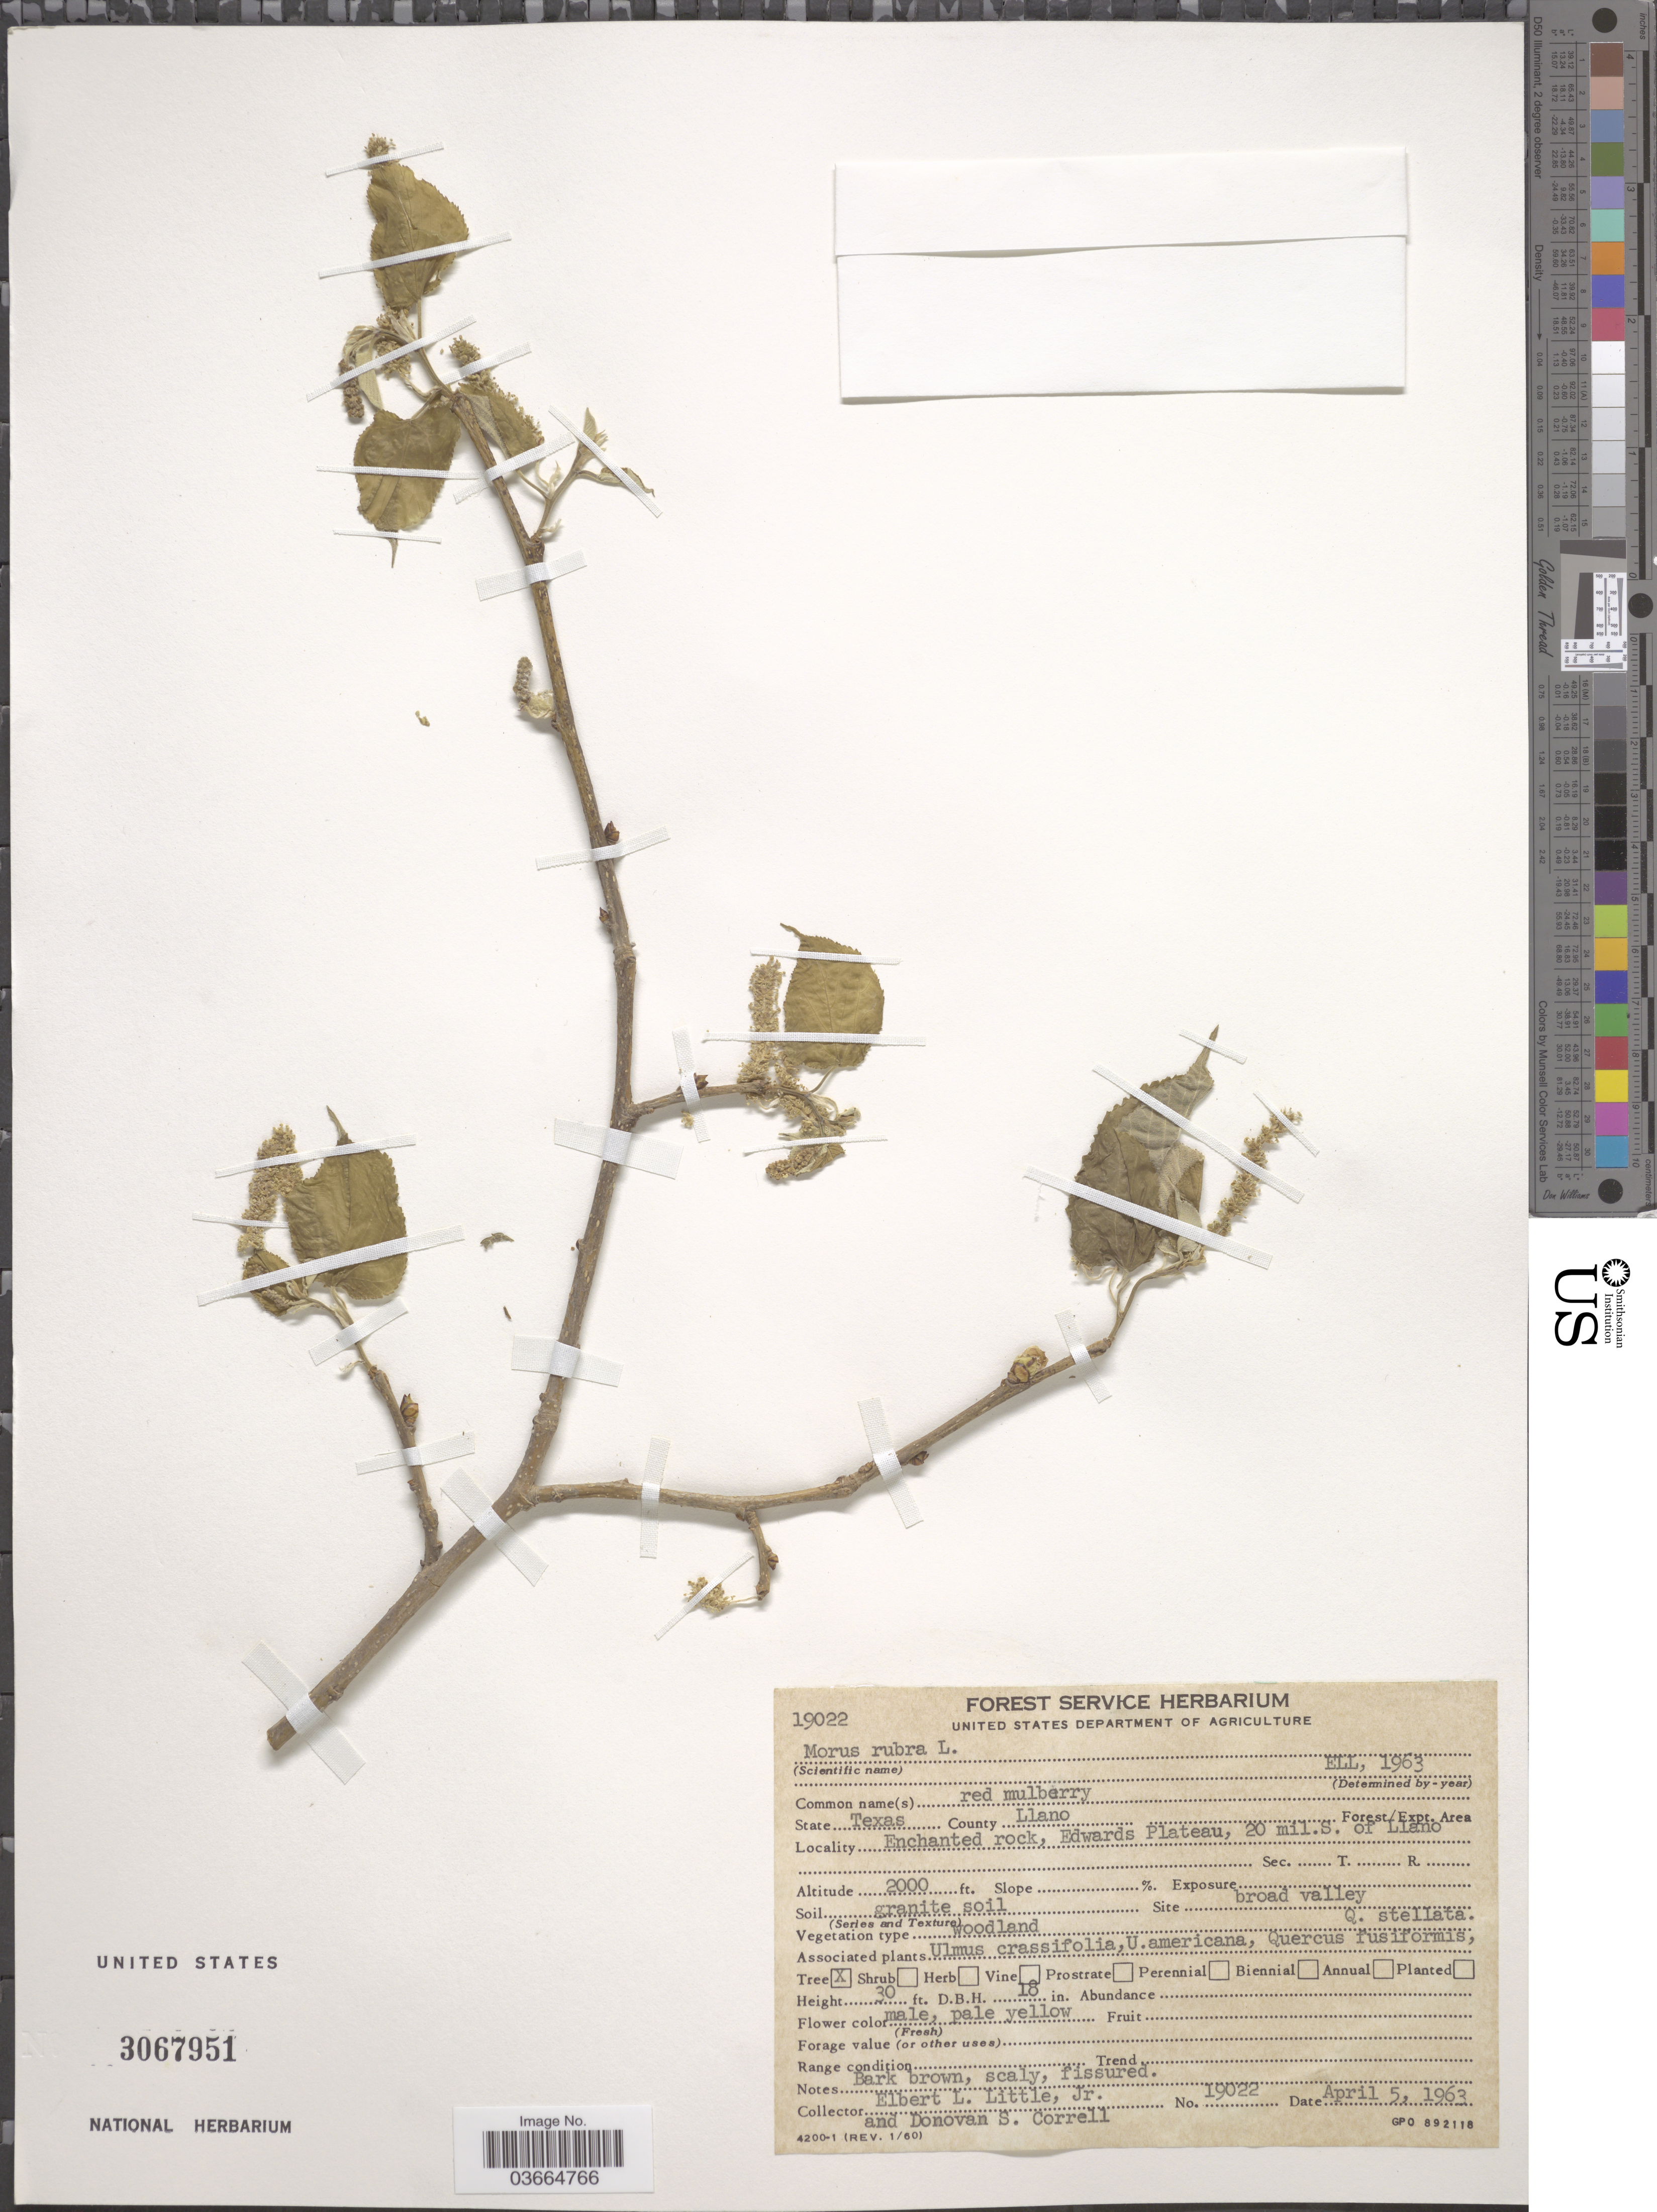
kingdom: Plantae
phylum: Tracheophyta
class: Magnoliopsida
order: Rosales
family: Moraceae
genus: Morus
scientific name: Morus rubra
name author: L.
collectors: E. L. Little & D. S. Correll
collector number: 19022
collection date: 1963-04-05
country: United States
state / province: Texas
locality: County Llano. Enchanted rock, Edwards Plateau, 20 mil. S. of Llano.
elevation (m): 610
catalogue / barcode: US 3067951